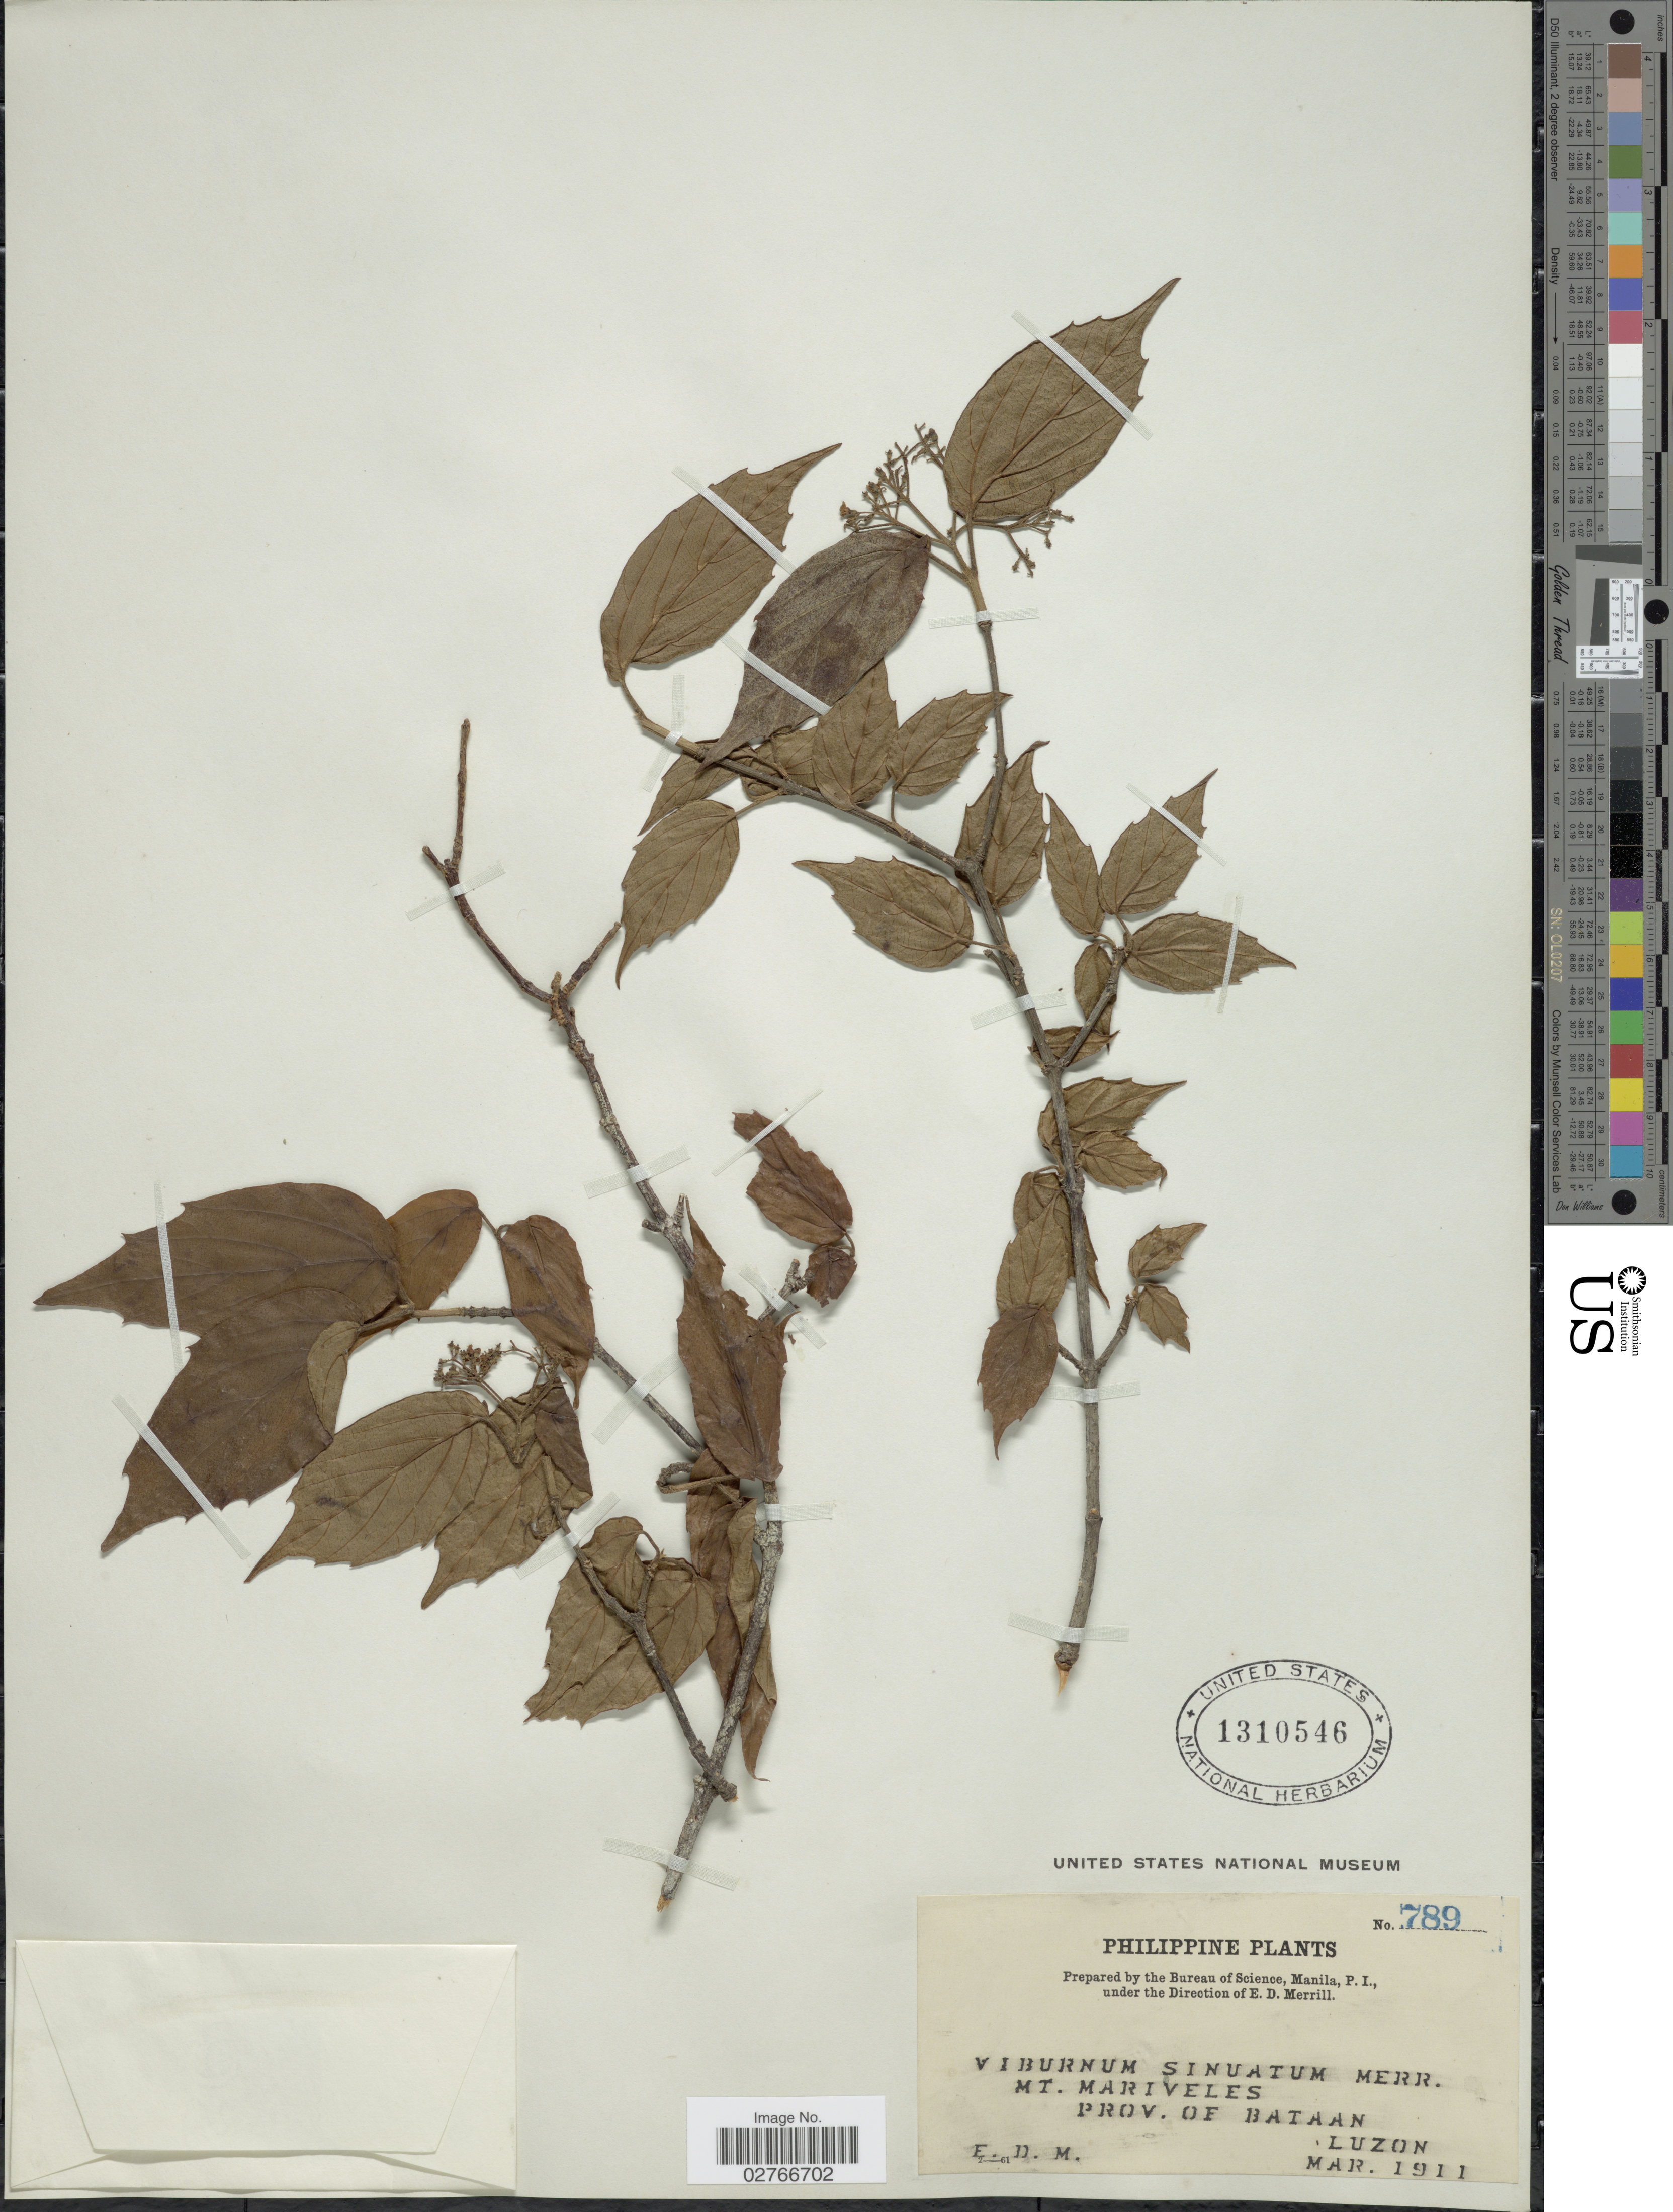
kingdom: Plantae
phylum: Tracheophyta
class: Magnoliopsida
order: Dipsacales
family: Viburnaceae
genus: Viburnum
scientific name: Viburnum sinuatum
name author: Merr.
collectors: E. D. Merrill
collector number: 789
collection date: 1911-03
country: Philippines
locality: Mt. Mariveles, Prov. of Bataan, Luzon.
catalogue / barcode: US 1310546